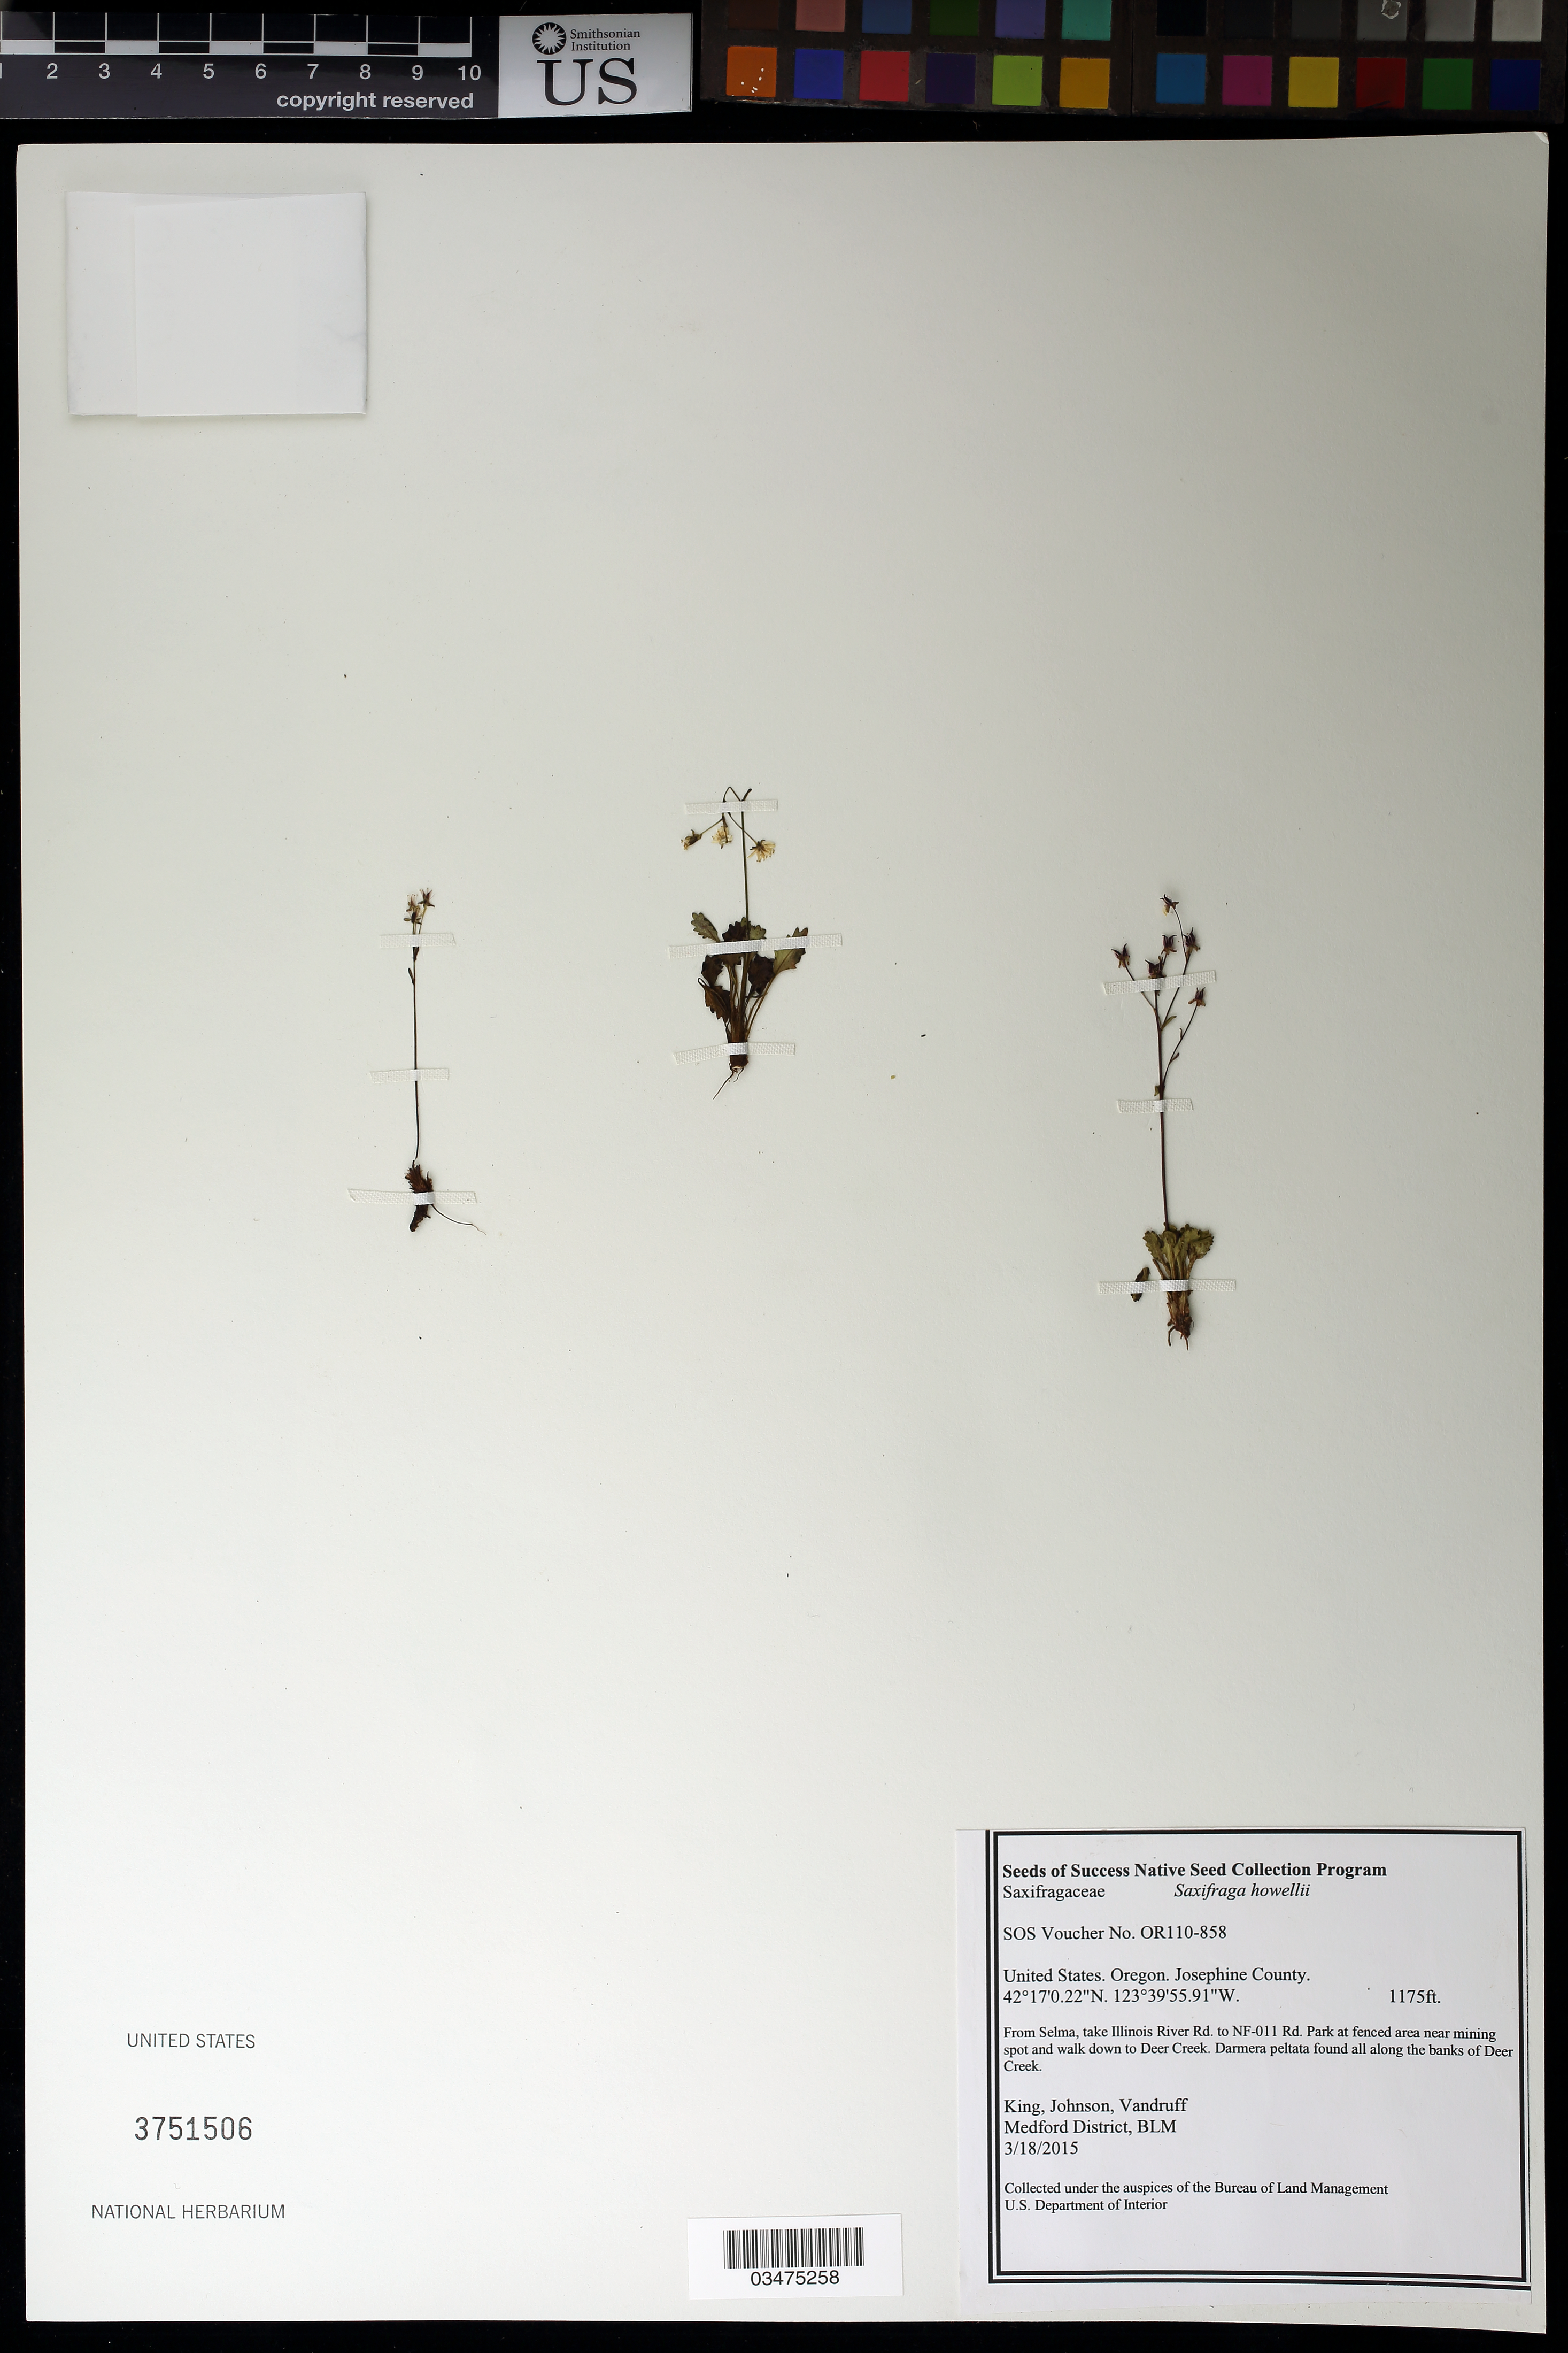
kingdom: Plantae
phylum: Tracheophyta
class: Magnoliopsida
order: Saxifragales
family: Saxifragaceae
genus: Saxifraga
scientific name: Saxifraga howellii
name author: Greene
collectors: King, --, -- Johnson & -. Vandruff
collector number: OR110-858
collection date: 2015-03-18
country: United States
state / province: Oregon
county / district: Josephine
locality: Along the bank of Deer Creek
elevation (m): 358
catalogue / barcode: US 3751506